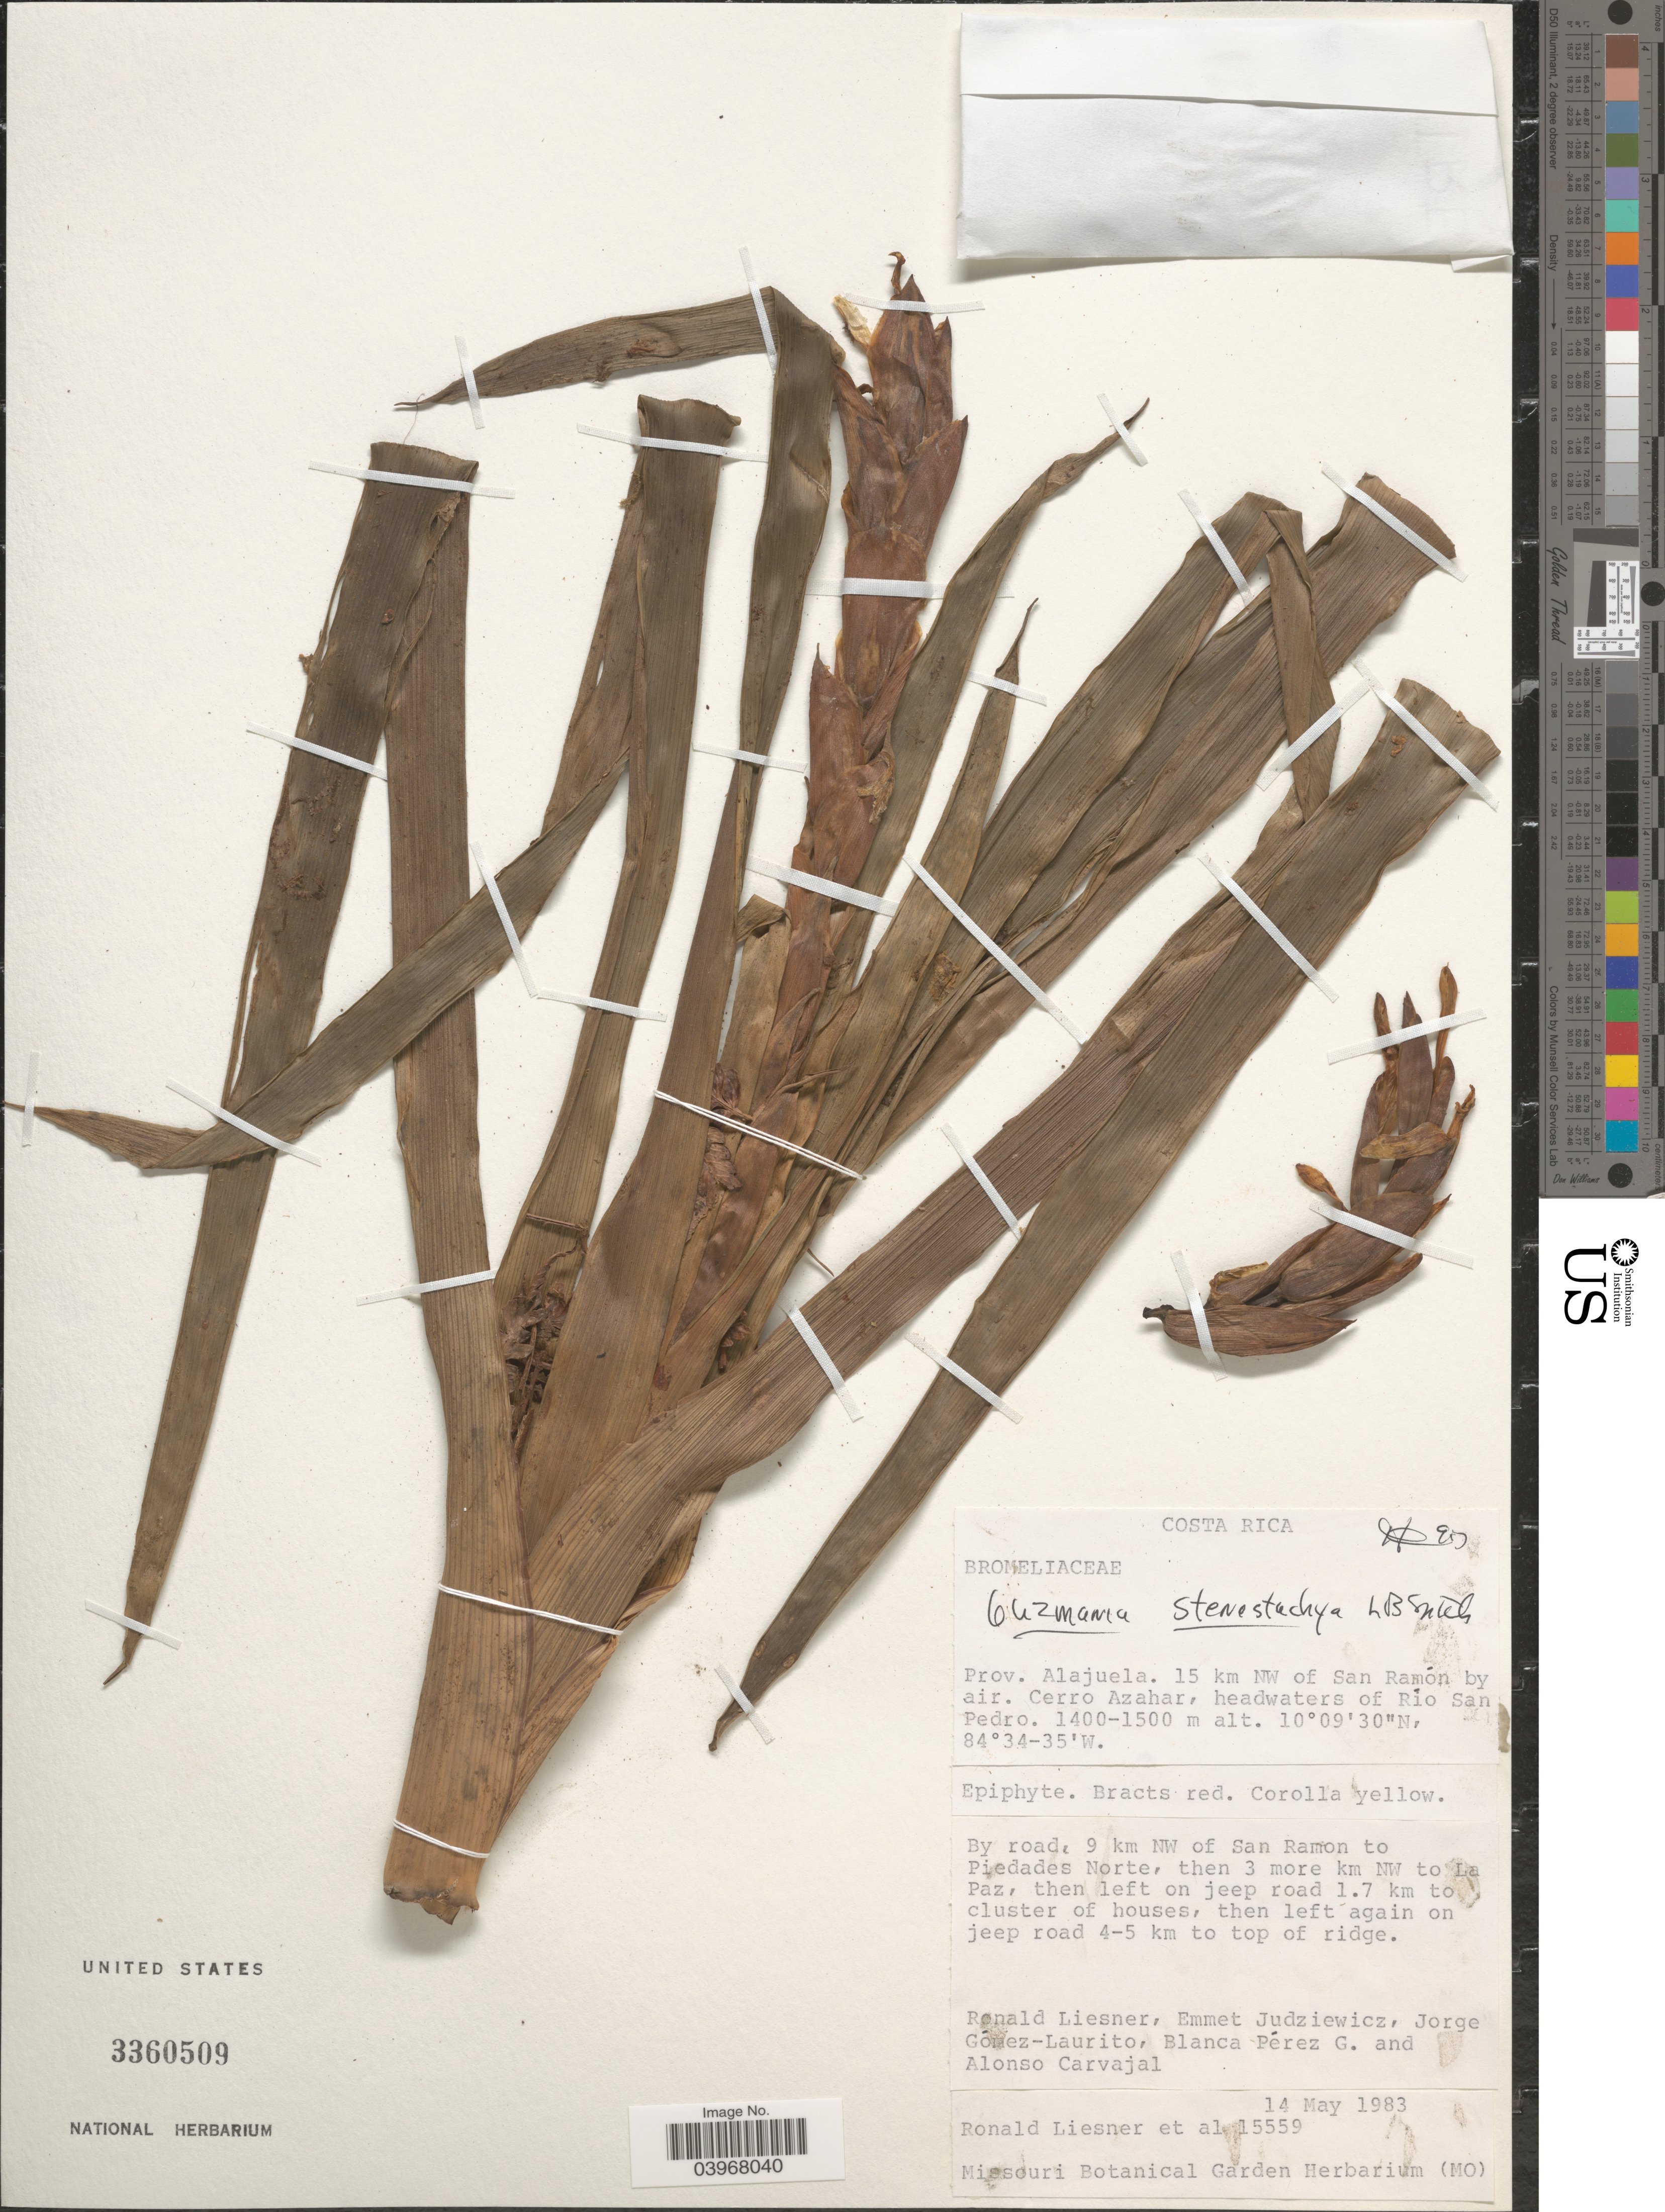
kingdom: Plantae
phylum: Tracheophyta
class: Liliopsida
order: Poales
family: Bromeliaceae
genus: Guzmania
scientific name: Guzmania stenostachya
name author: L.B. Sm.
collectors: R. L. Liesner, E. J. Judziewicz, J. A. Gómez-Laurito, B. Perez G. & A. Carvajal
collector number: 15559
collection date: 1983-05-14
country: Costa Rica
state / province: Alajuela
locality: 15 km NW of San Ramón by air. Cerro Azahar, headwaters of Río San Pedro. 9 km NW of San Ramon to Piedades Norte, then 3 more km NW to La Paz, then left on jeep road 1.7 km to cluster of housesm then left again on jeep road 4-5 km to top of ridge.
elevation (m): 1400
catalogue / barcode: US 3360509